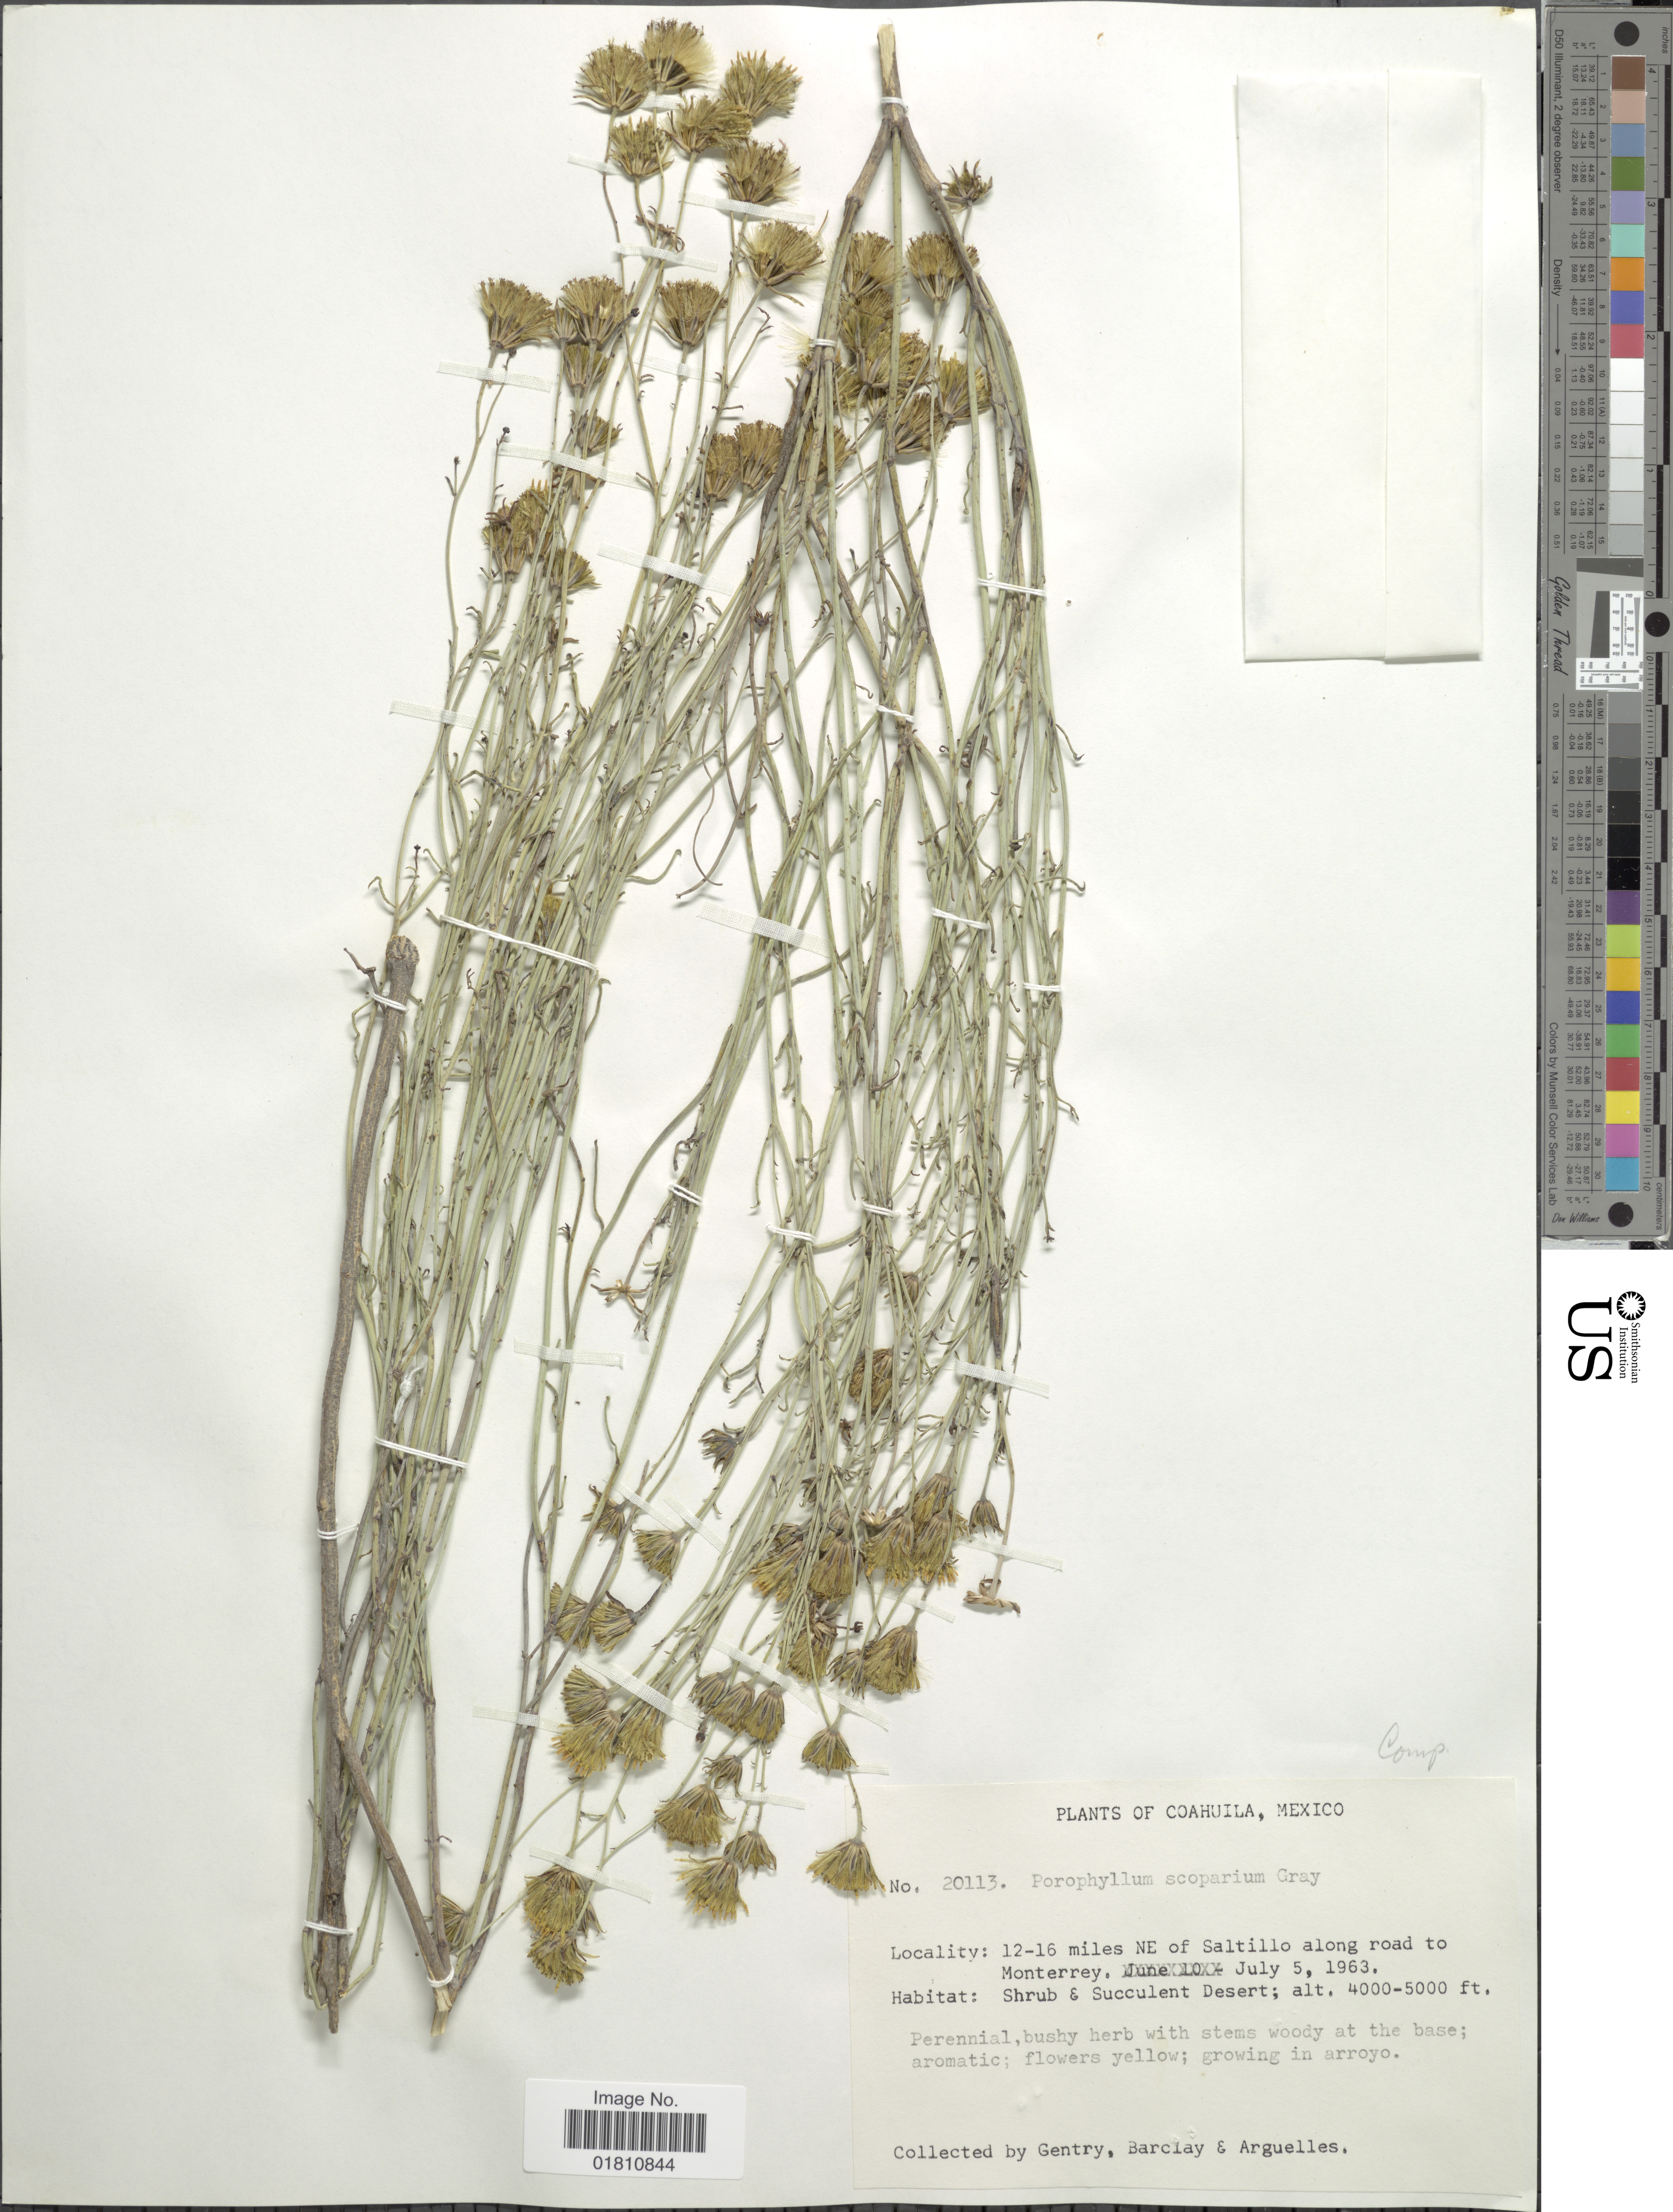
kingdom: Plantae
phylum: Tracheophyta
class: Magnoliopsida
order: Asterales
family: Asteraceae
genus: Porophyllum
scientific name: Porophyllum scoparium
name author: A. Gray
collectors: Gentry, --, -- Barclay & Arguelles, --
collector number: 20113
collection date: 1963-07-05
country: Mexico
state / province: Coahuila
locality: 12-16 miles NE of Saltillo along road to Monterrey, shrub & Succulent Desert, arroyo.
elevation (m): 1219